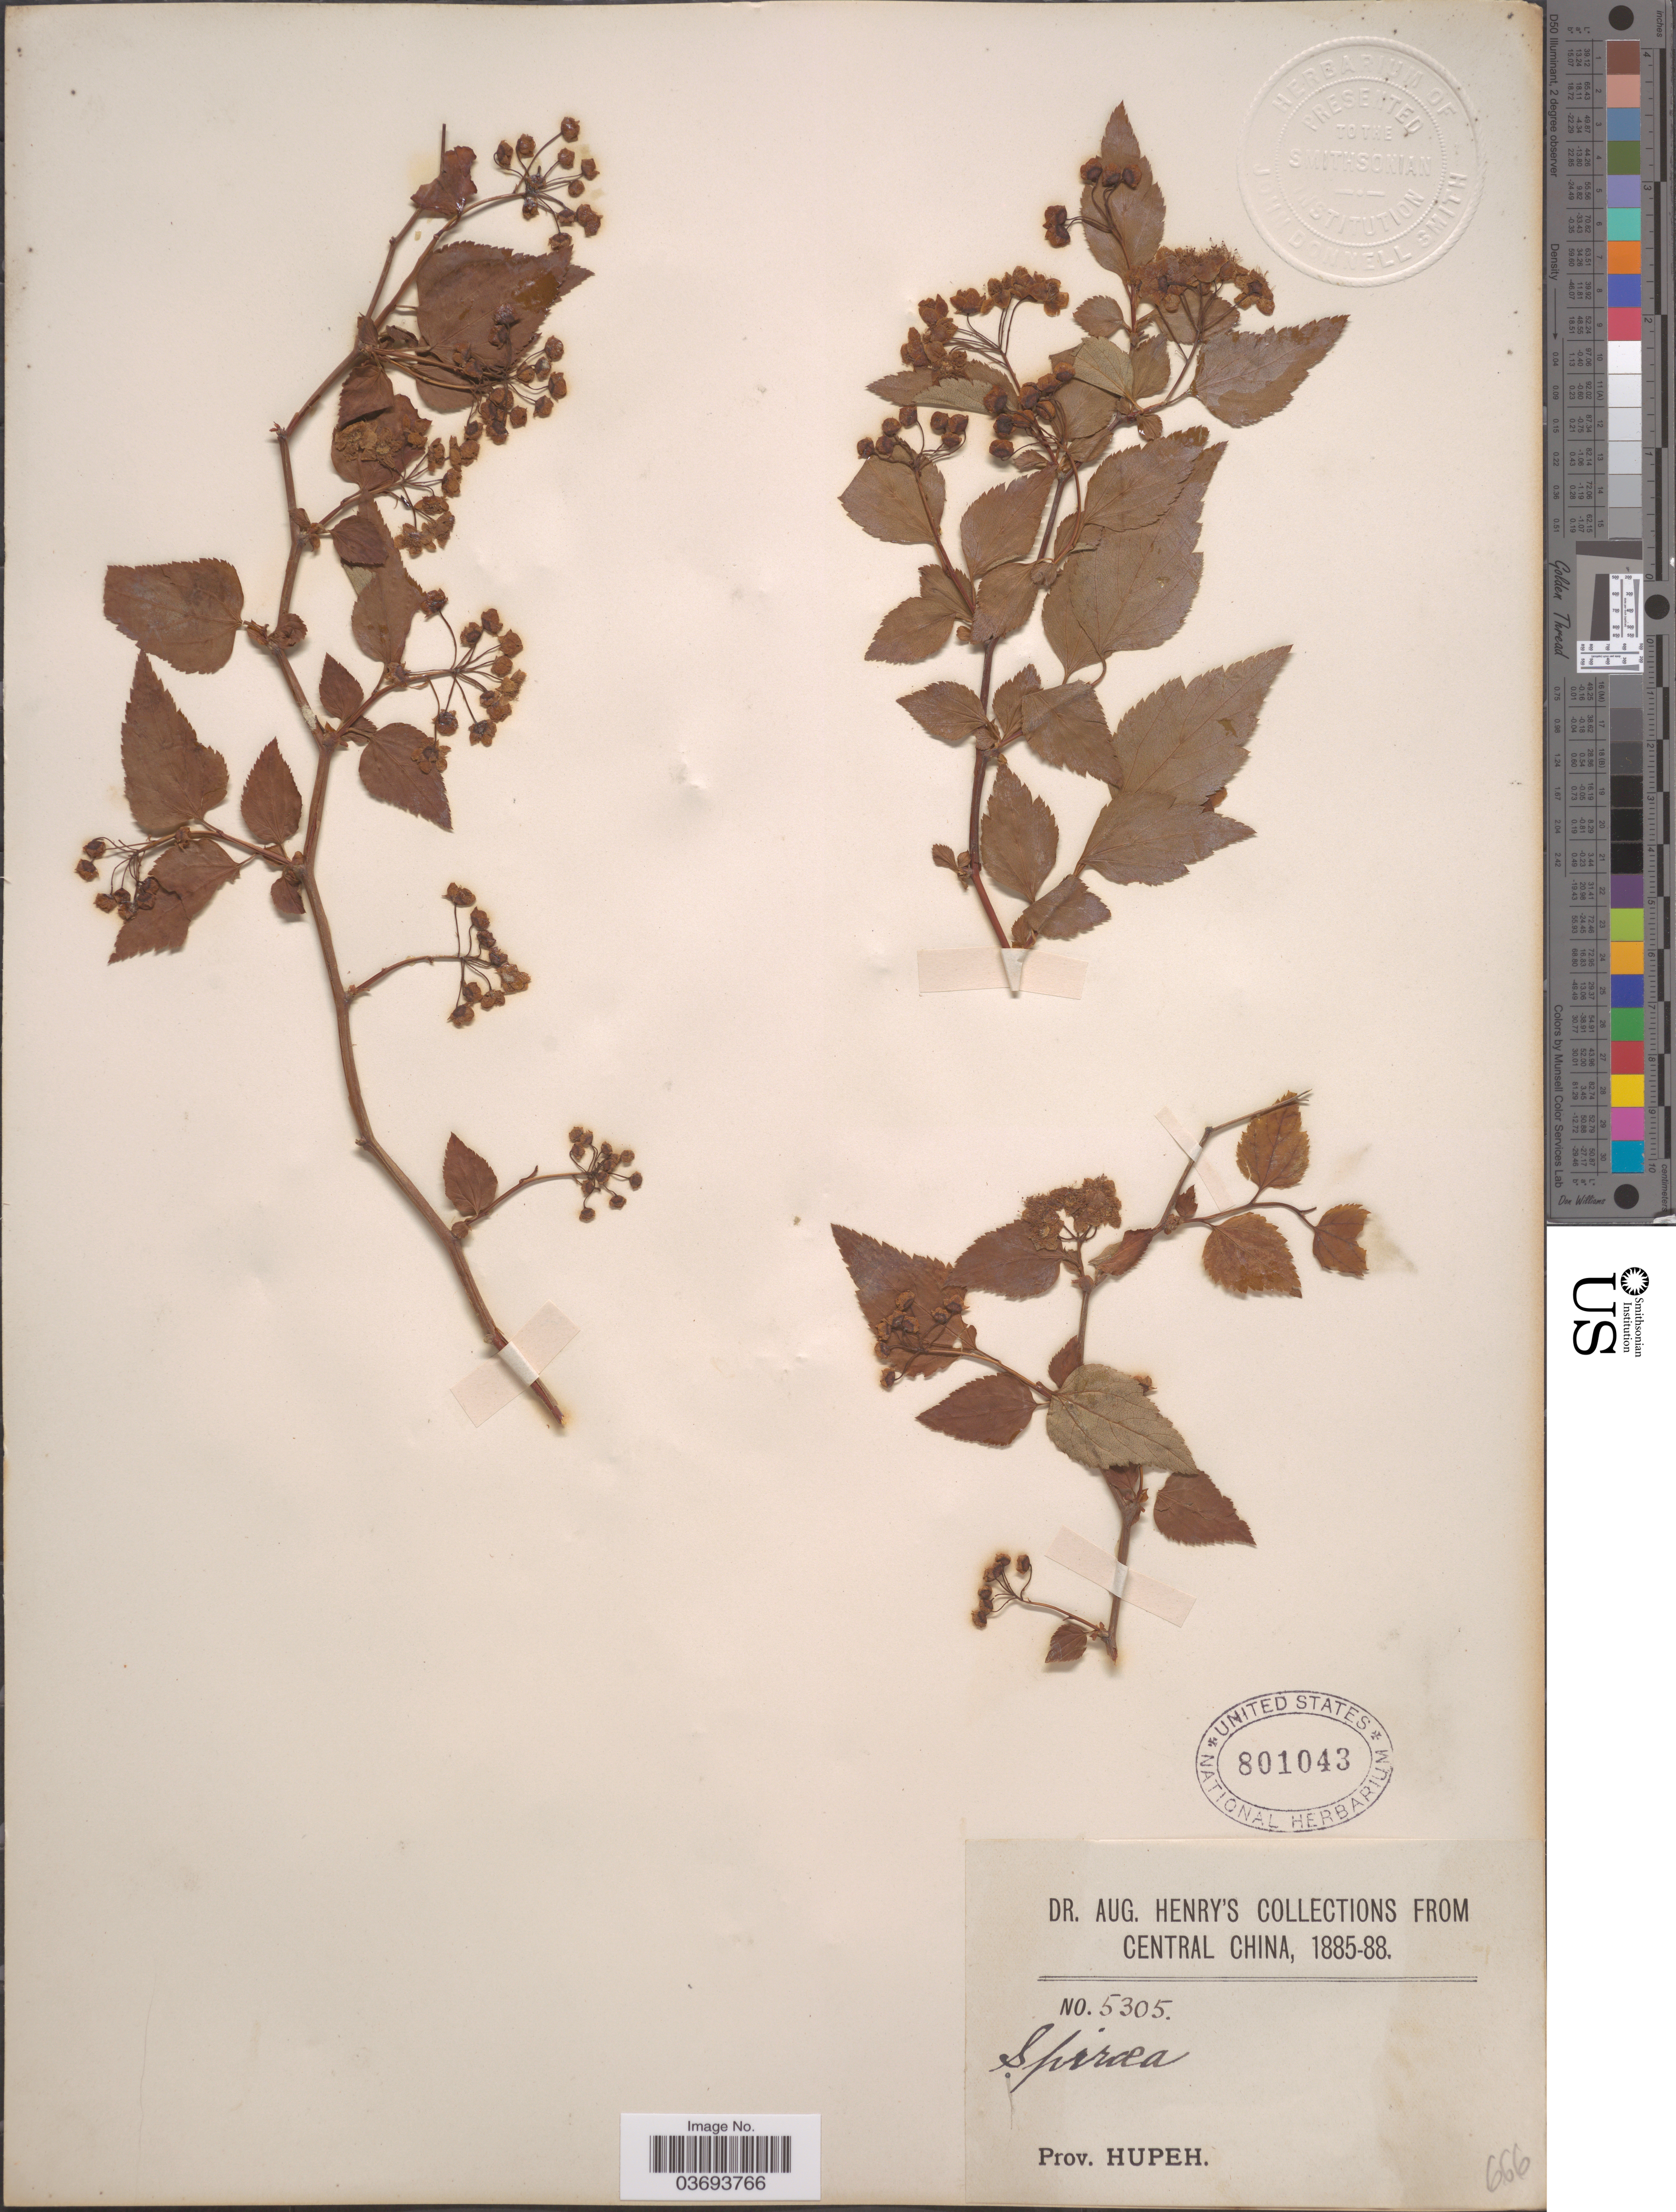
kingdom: Plantae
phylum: Tracheophyta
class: Magnoliopsida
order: Rosales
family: Rosaceae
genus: Spiraea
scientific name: Spiraea sp.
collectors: A. Henry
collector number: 5305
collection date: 1885/1888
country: China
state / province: Hubei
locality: Central China. Prov. Hupeh.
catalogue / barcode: US 801043